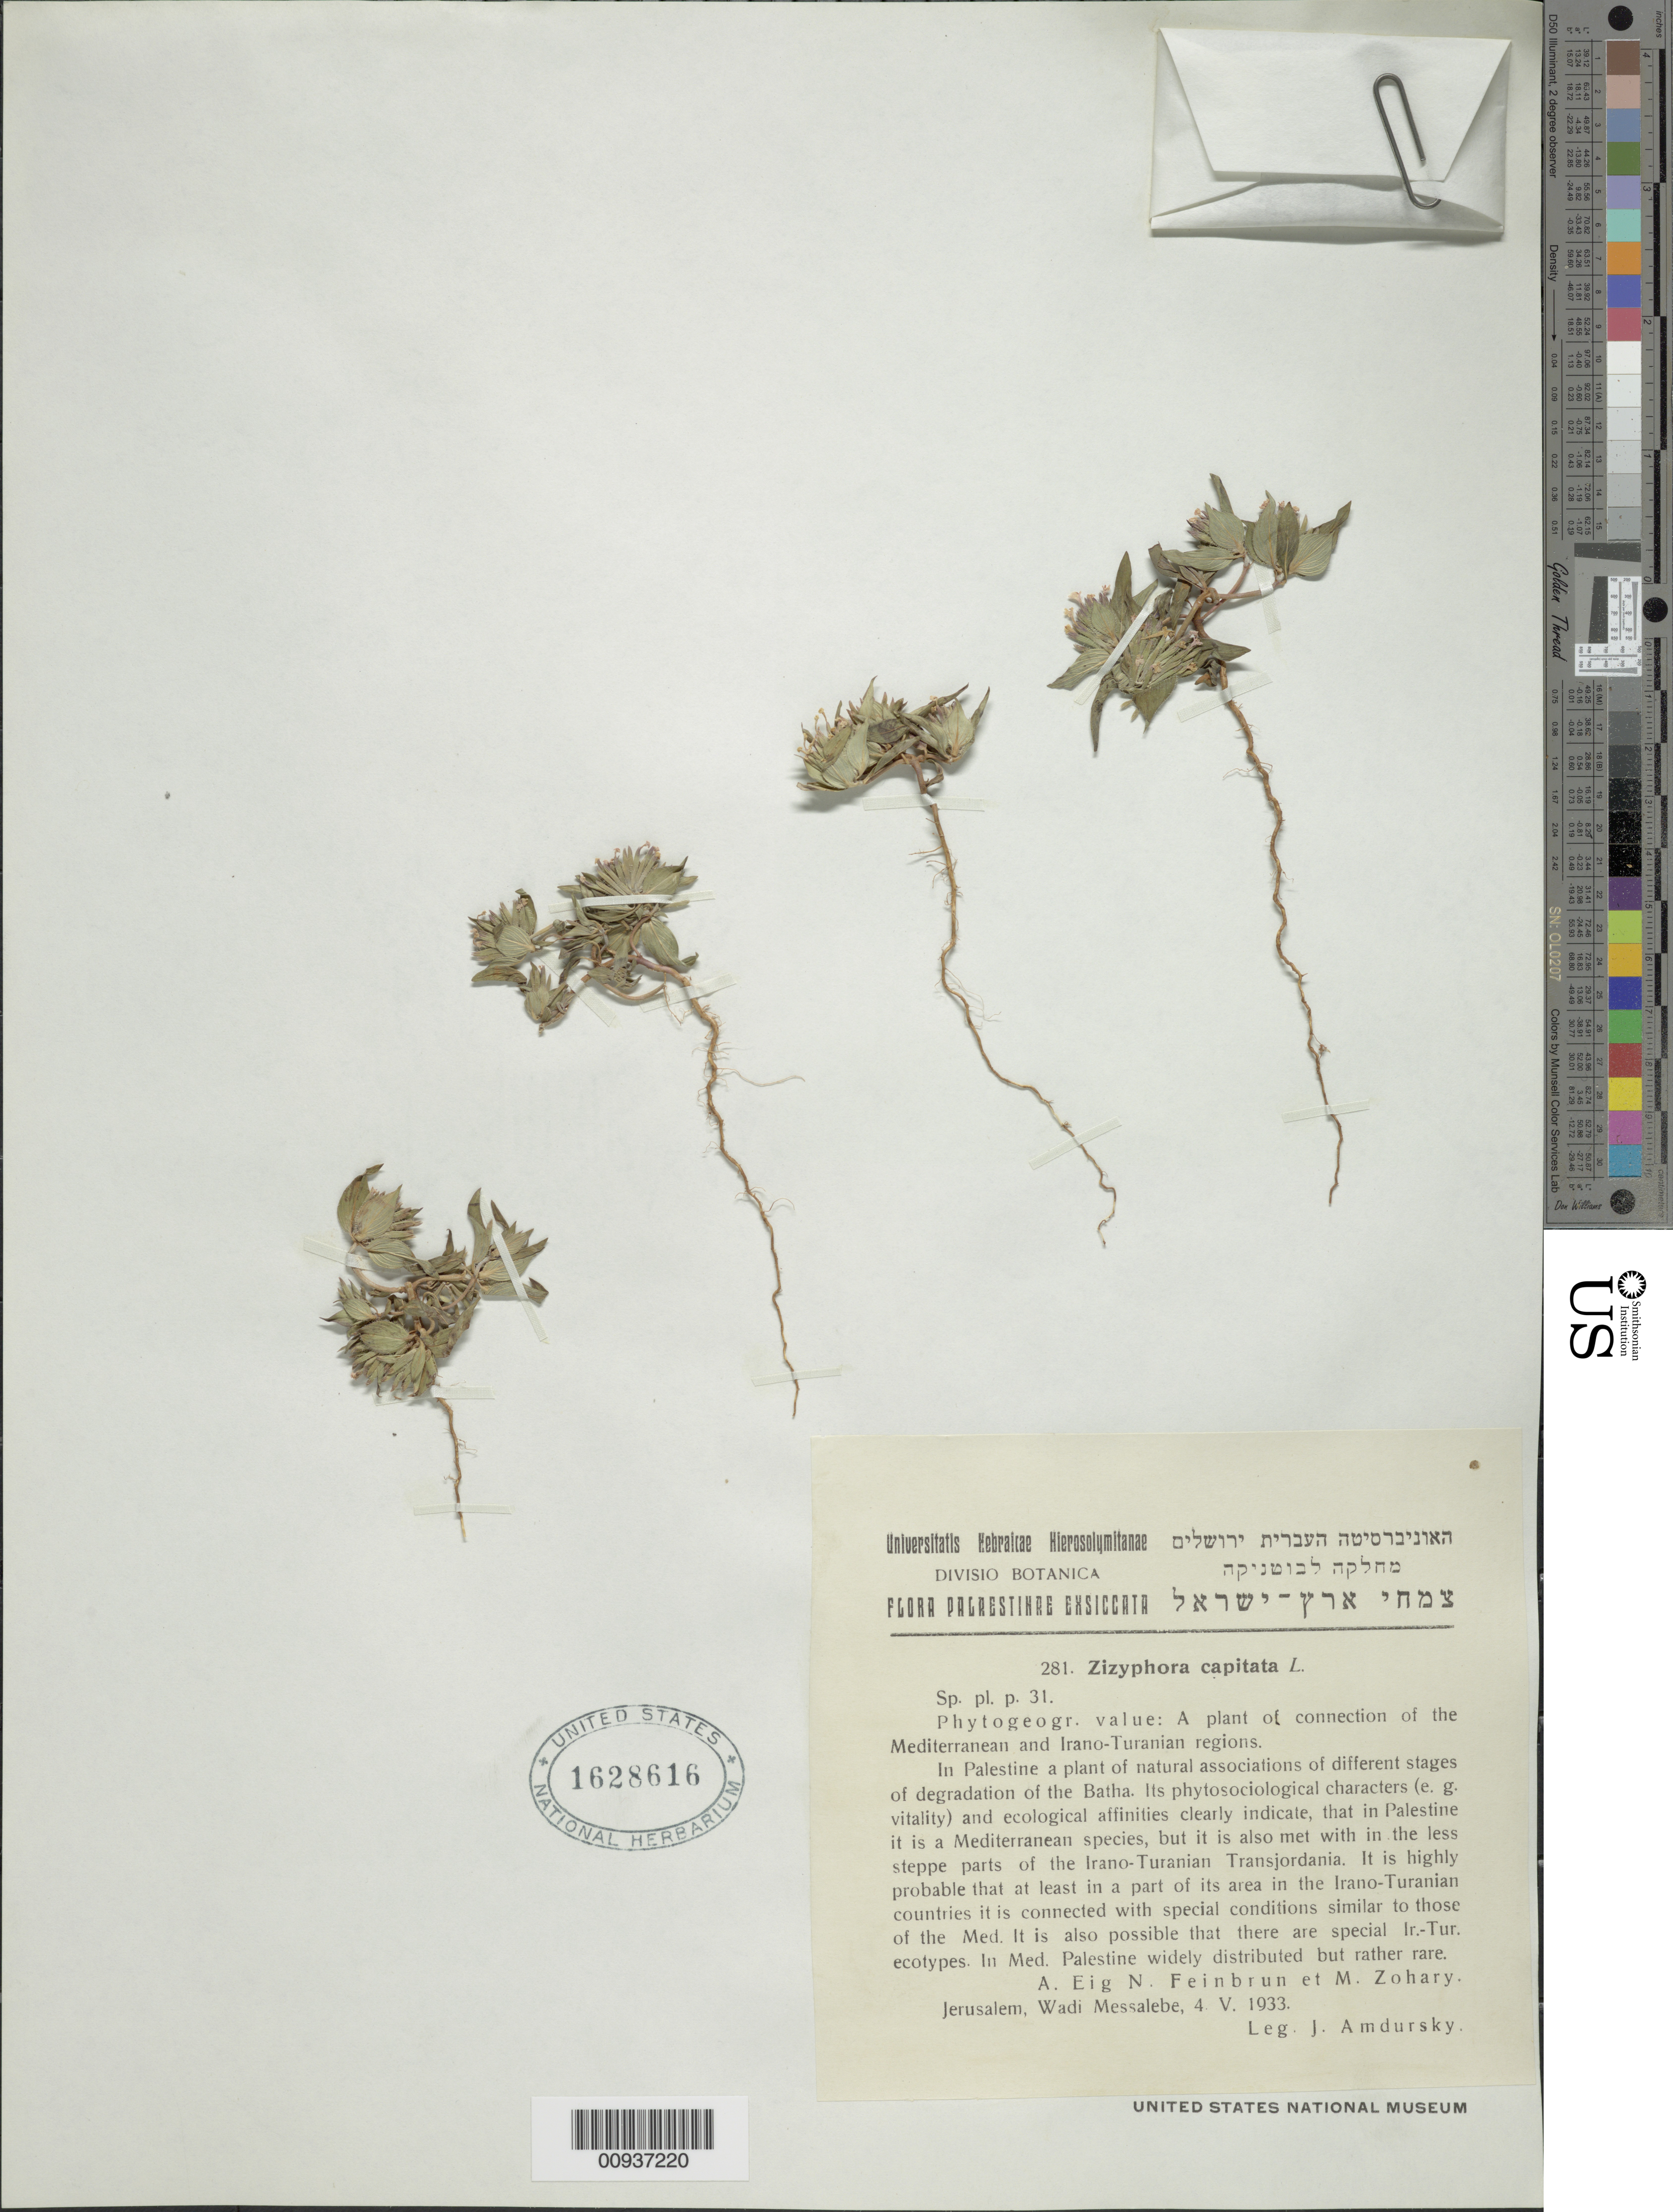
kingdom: Plantae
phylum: Tracheophyta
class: Magnoliopsida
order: Lamiales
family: Lamiaceae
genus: Ziziphora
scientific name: Ziziphora capitata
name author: L.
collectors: I. Amdursky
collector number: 281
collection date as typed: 05 Apr 1933 or 04 May 1933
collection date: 1933-04-05 or 1933-05-04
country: Israel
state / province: Jerusalem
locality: Jerusalem, Wadi Messalebe.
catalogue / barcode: US 1628616